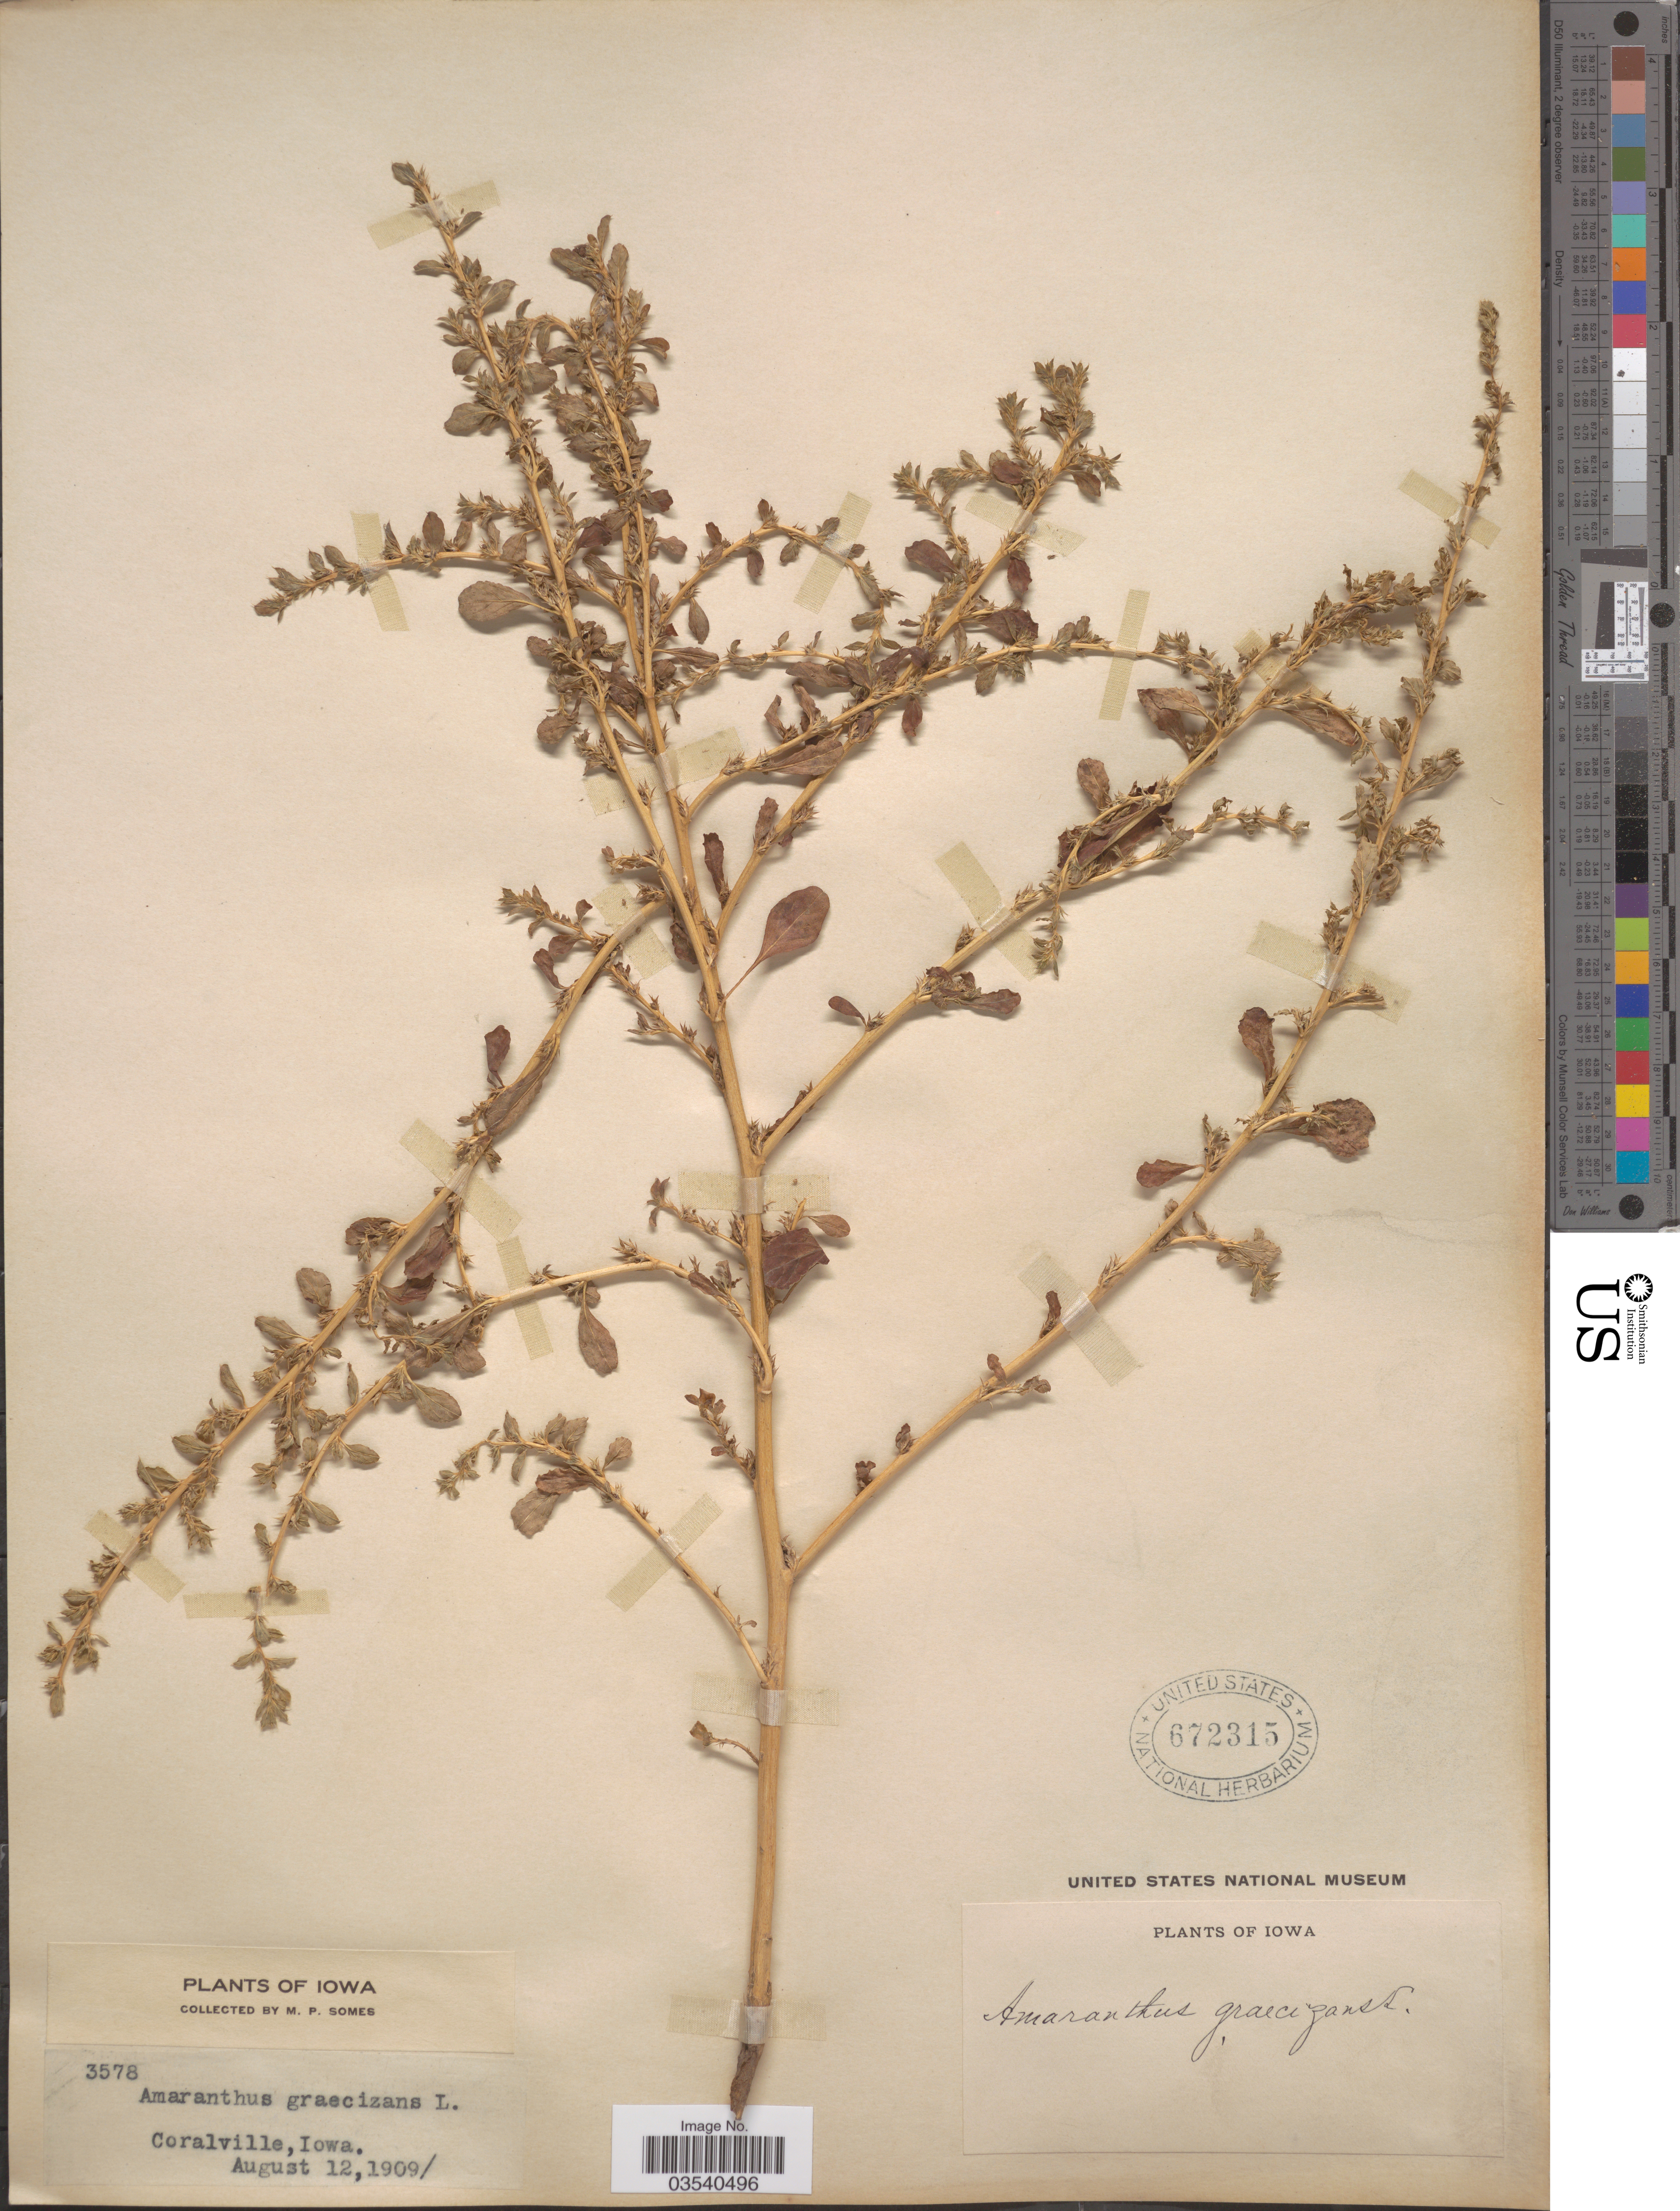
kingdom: Plantae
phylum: Tracheophyta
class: Magnoliopsida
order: Caryophyllales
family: Amaranthaceae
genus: Amaranthus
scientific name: Amaranthus graecizans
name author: L.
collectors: M. Somes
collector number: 3578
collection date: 1909-08-12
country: United States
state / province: Iowa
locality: Coralville.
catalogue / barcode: US 672315